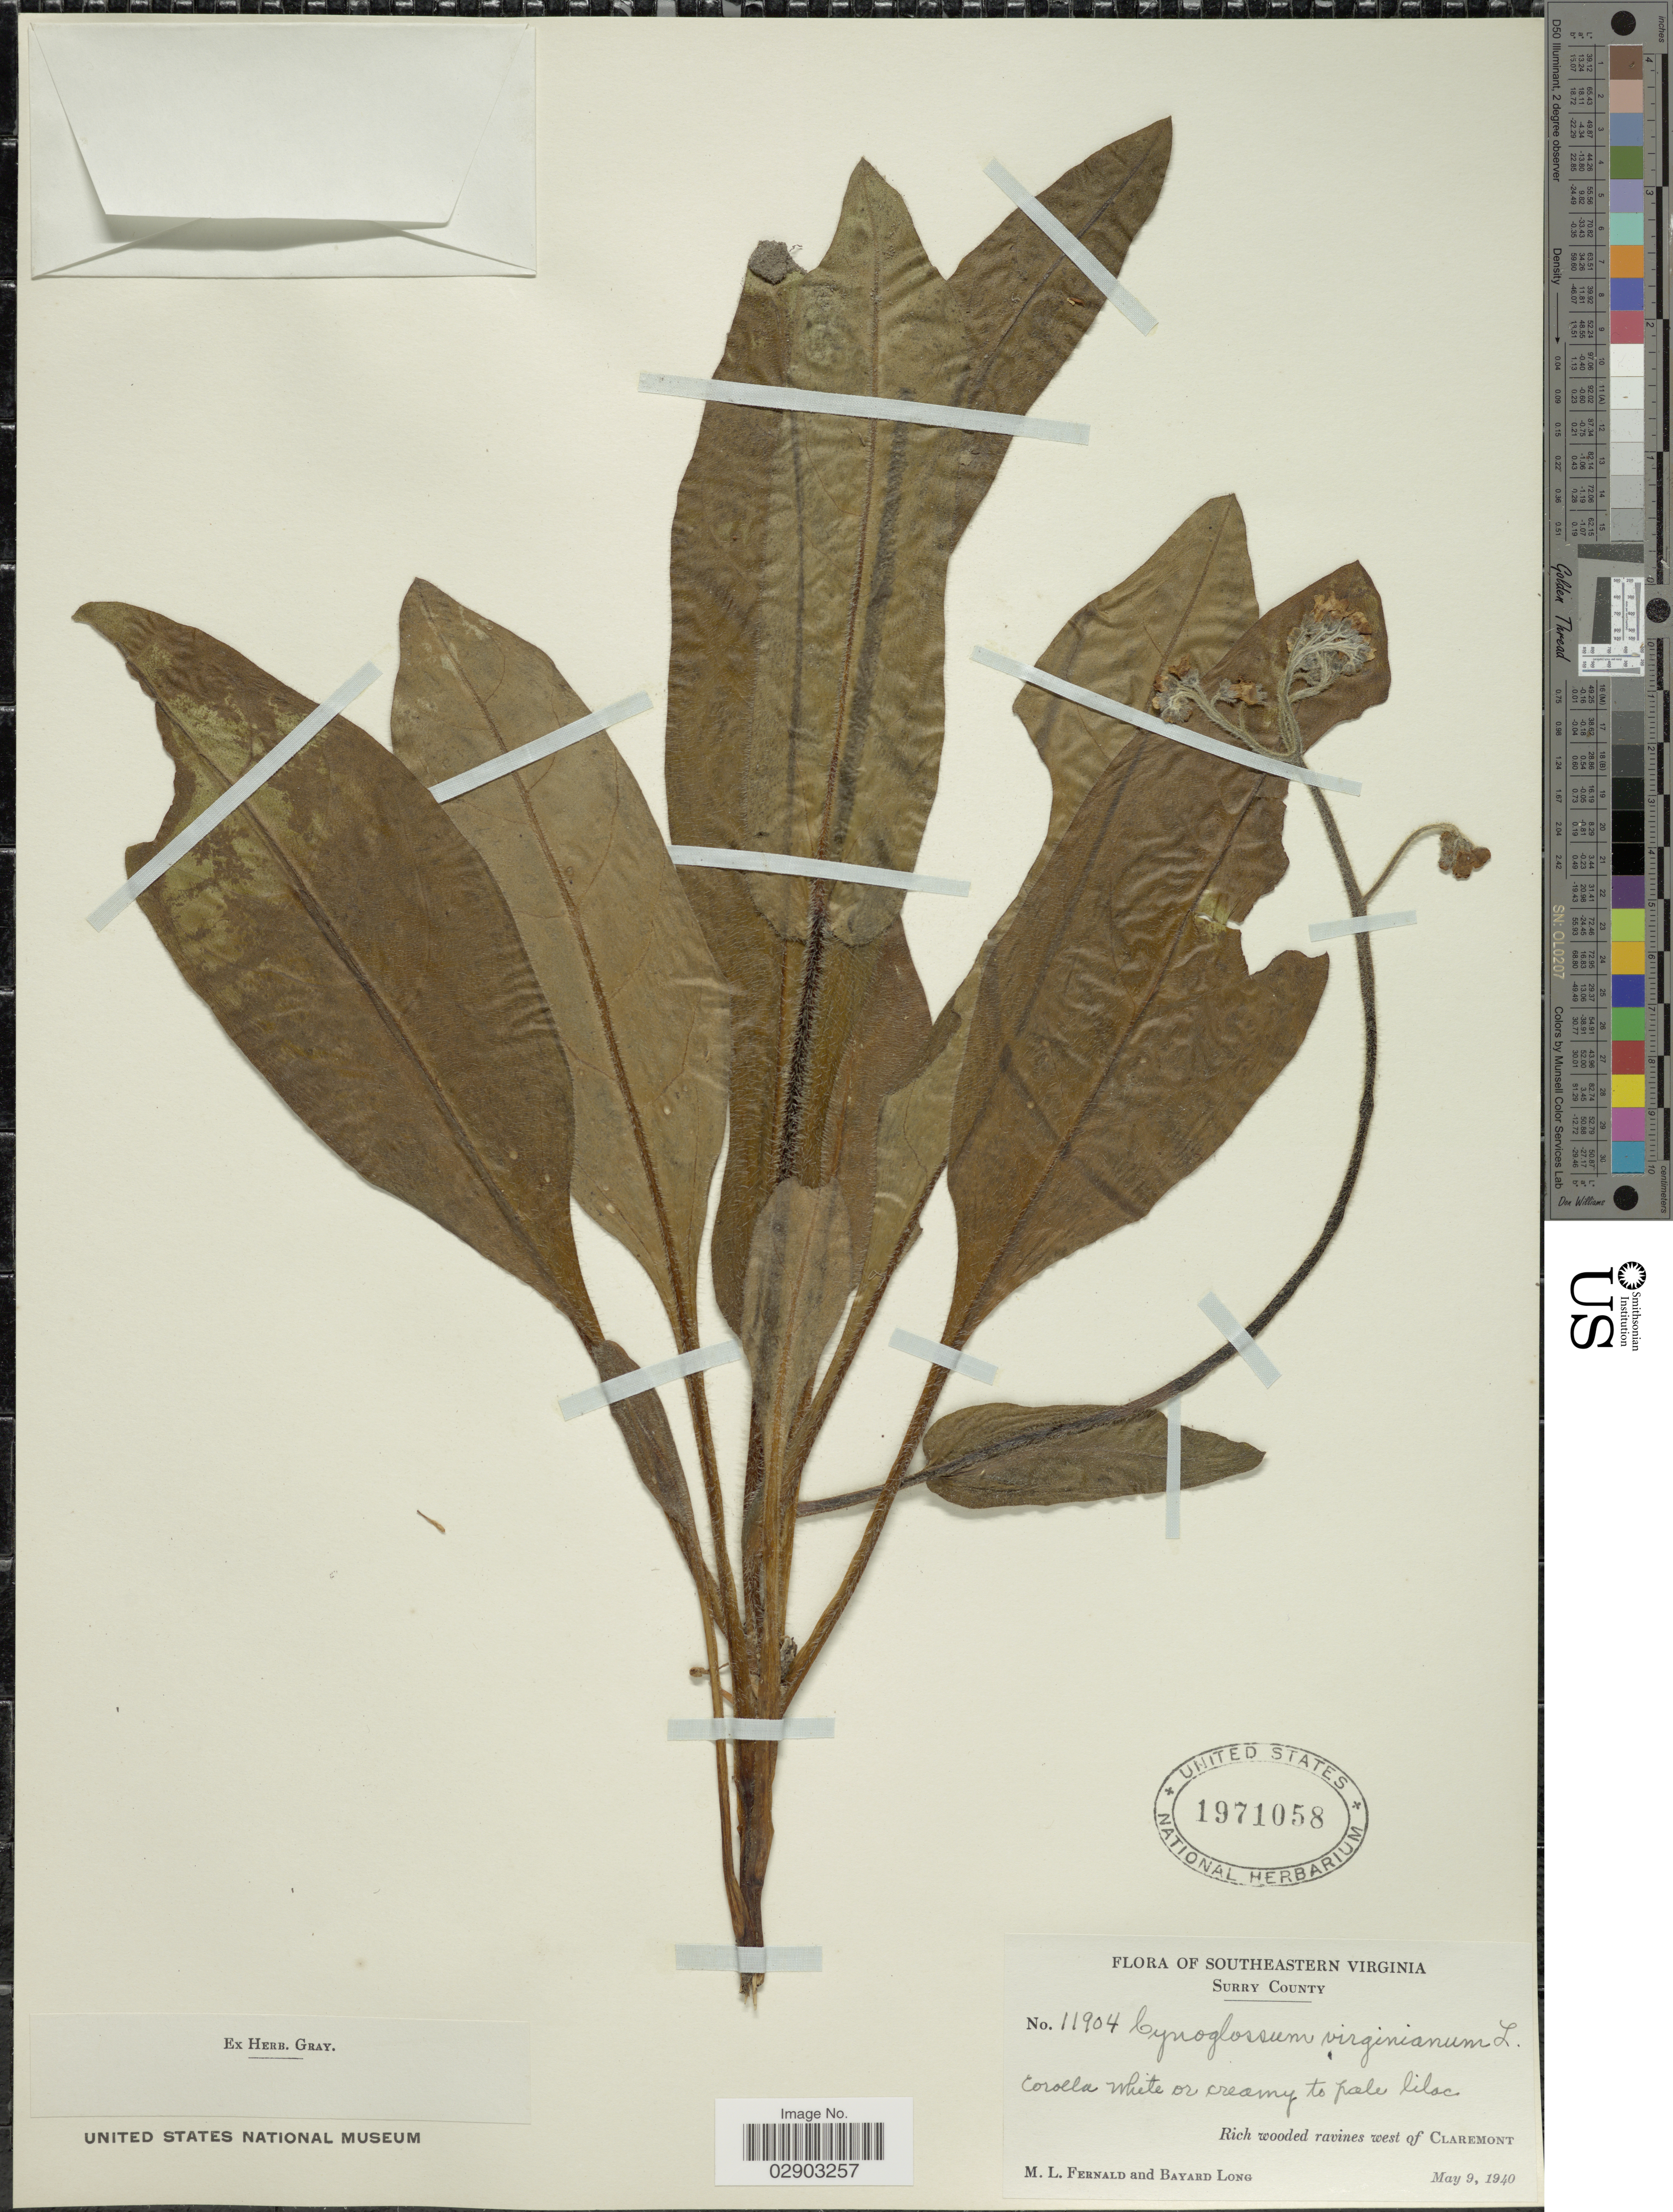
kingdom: Plantae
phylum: Tracheophyta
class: Magnoliopsida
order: Boraginales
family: Boraginaceae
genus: Cynoglossum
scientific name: Cynoglossum virginianum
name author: L.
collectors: M. L. Fernald & B. Long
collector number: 11904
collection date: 1940-05-09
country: United States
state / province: Virginia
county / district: Surry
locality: Southeastern Virginia. Surry County. Rich wooded ravines west of Claremont.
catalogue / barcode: US 1971058